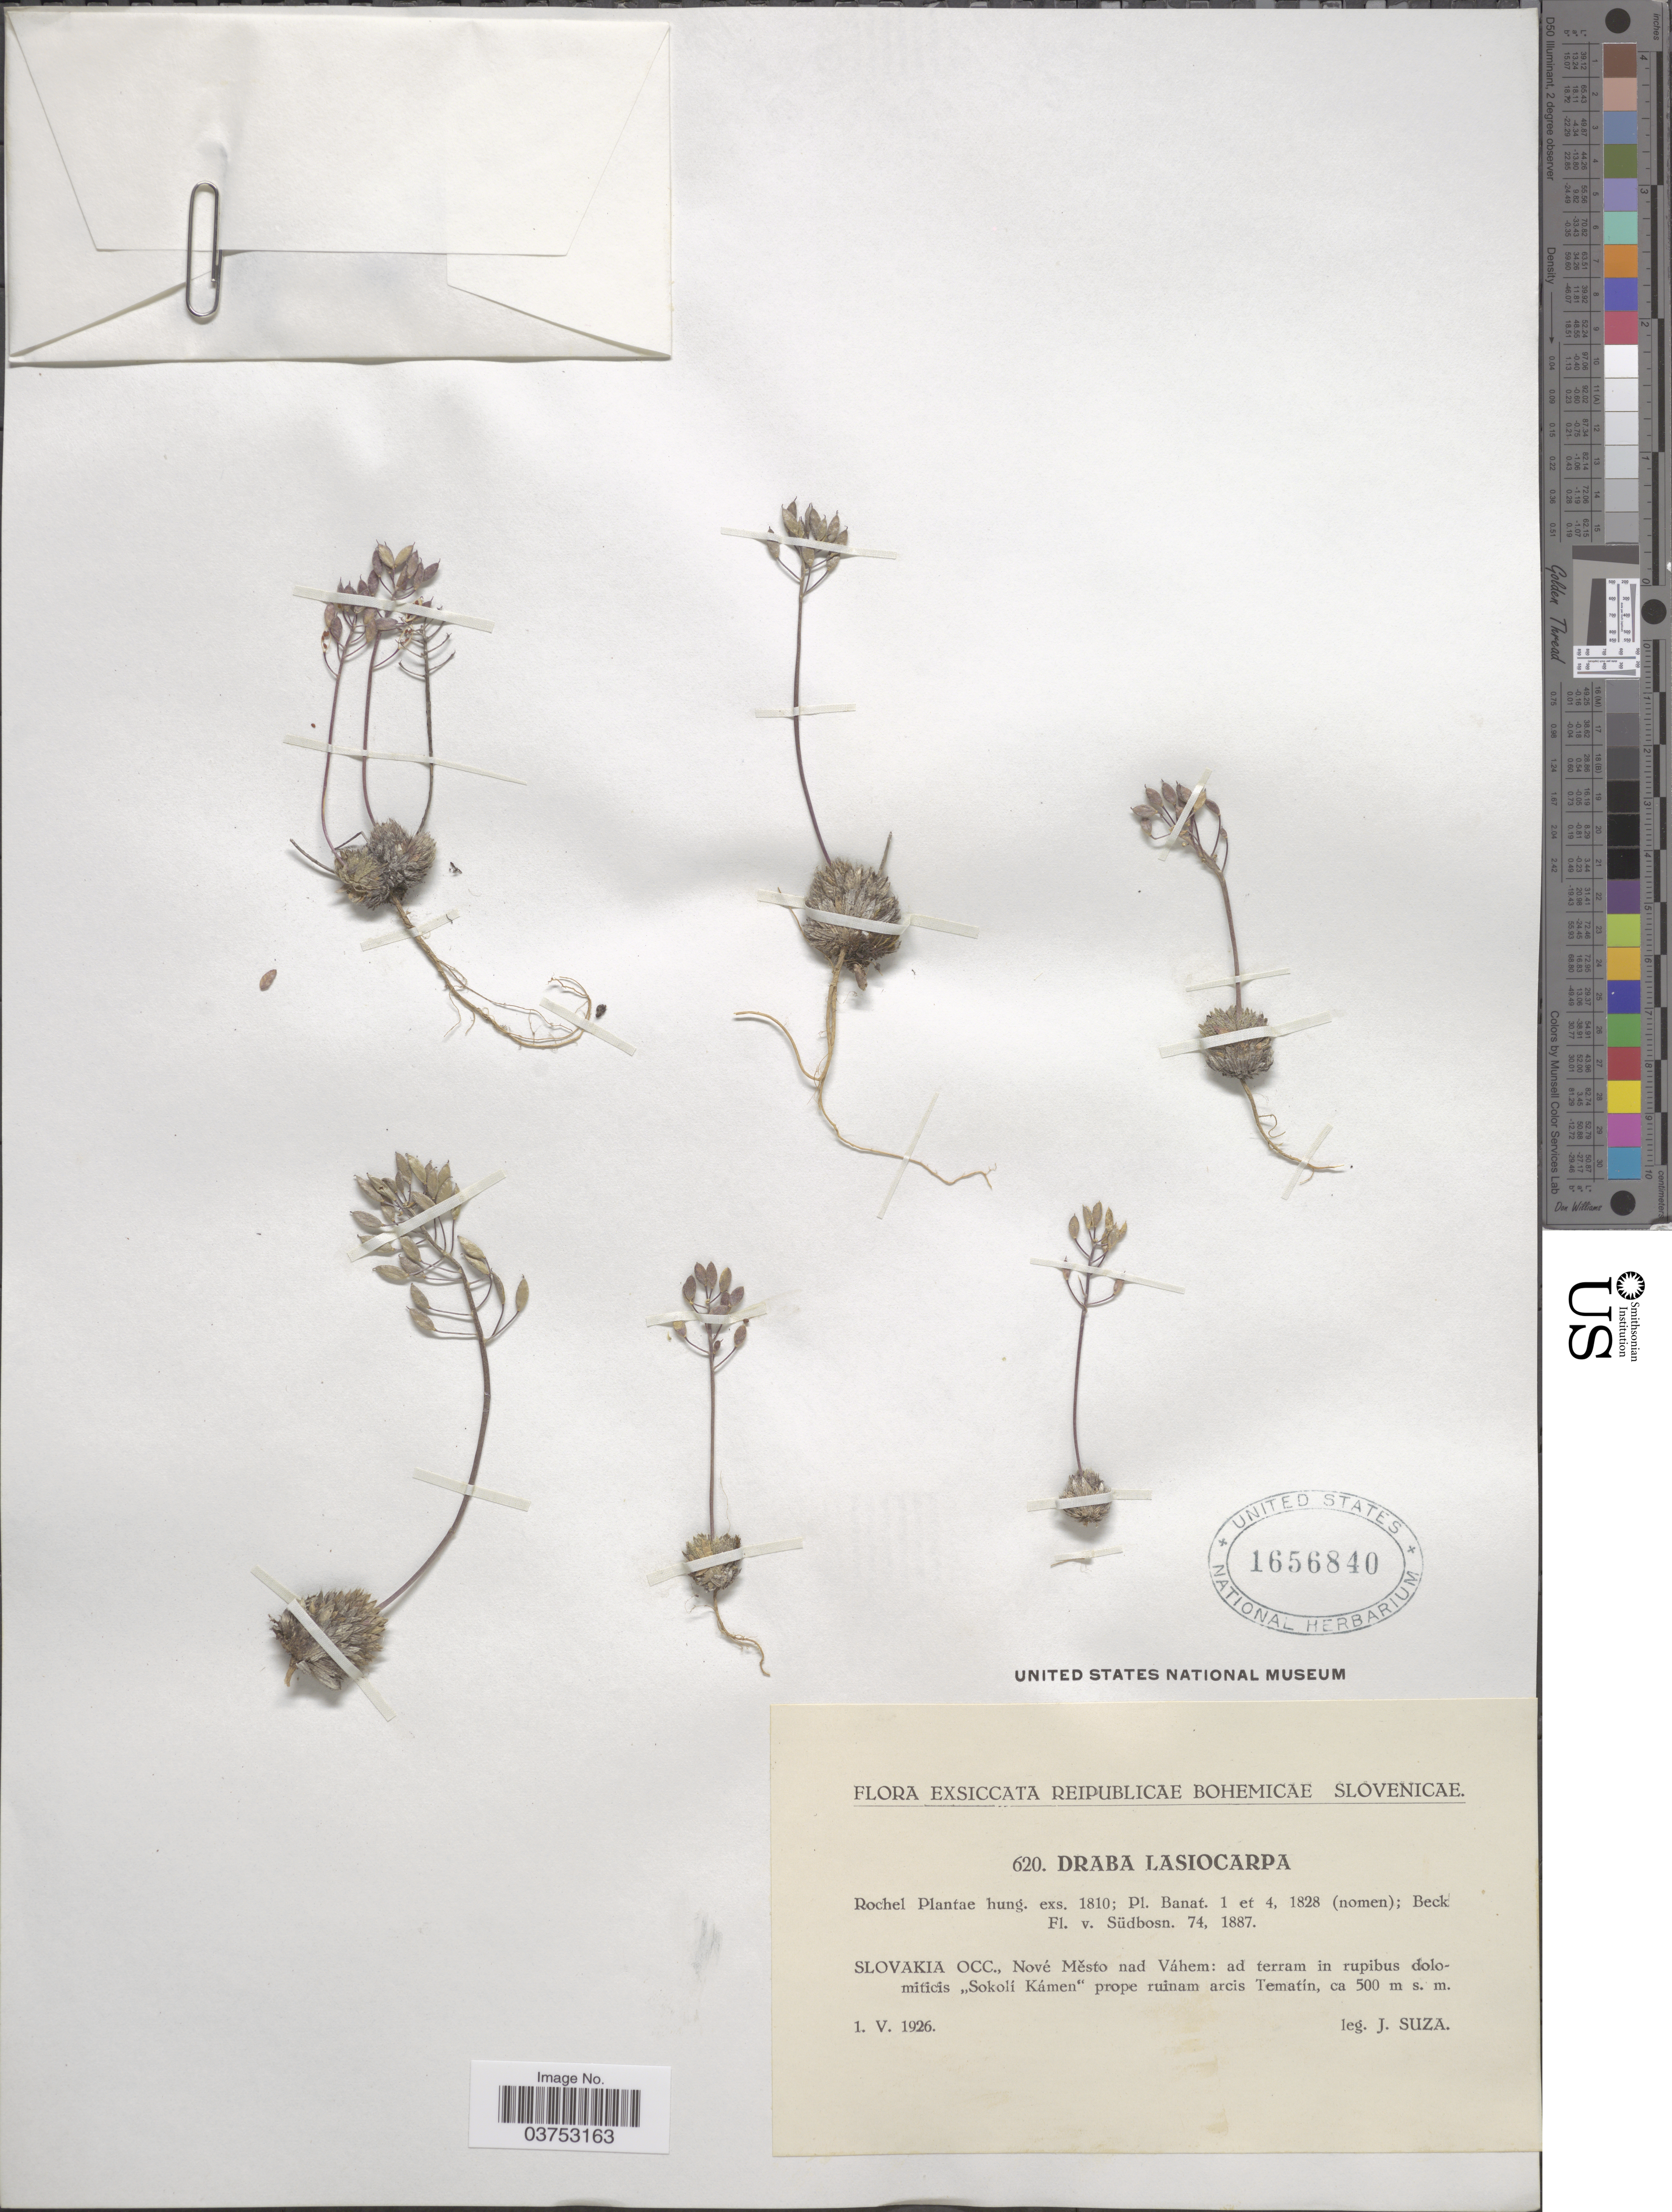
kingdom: Plantae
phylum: Tracheophyta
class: Magnoliopsida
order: Brassicales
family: Brassicaceae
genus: Draba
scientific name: Draba lasiocarpa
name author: Rochel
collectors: J. Suza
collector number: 620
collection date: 1926-05-01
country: Slovakia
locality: Reipublicae Bohemicae Slovenicae. Slovakia Occ., Nové Město nad Váhem: ad terram in rupibus dolomiticis ,,Sokolí Kámen' prope ruinam arcis Tematín.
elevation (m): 500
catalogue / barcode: US 1656840